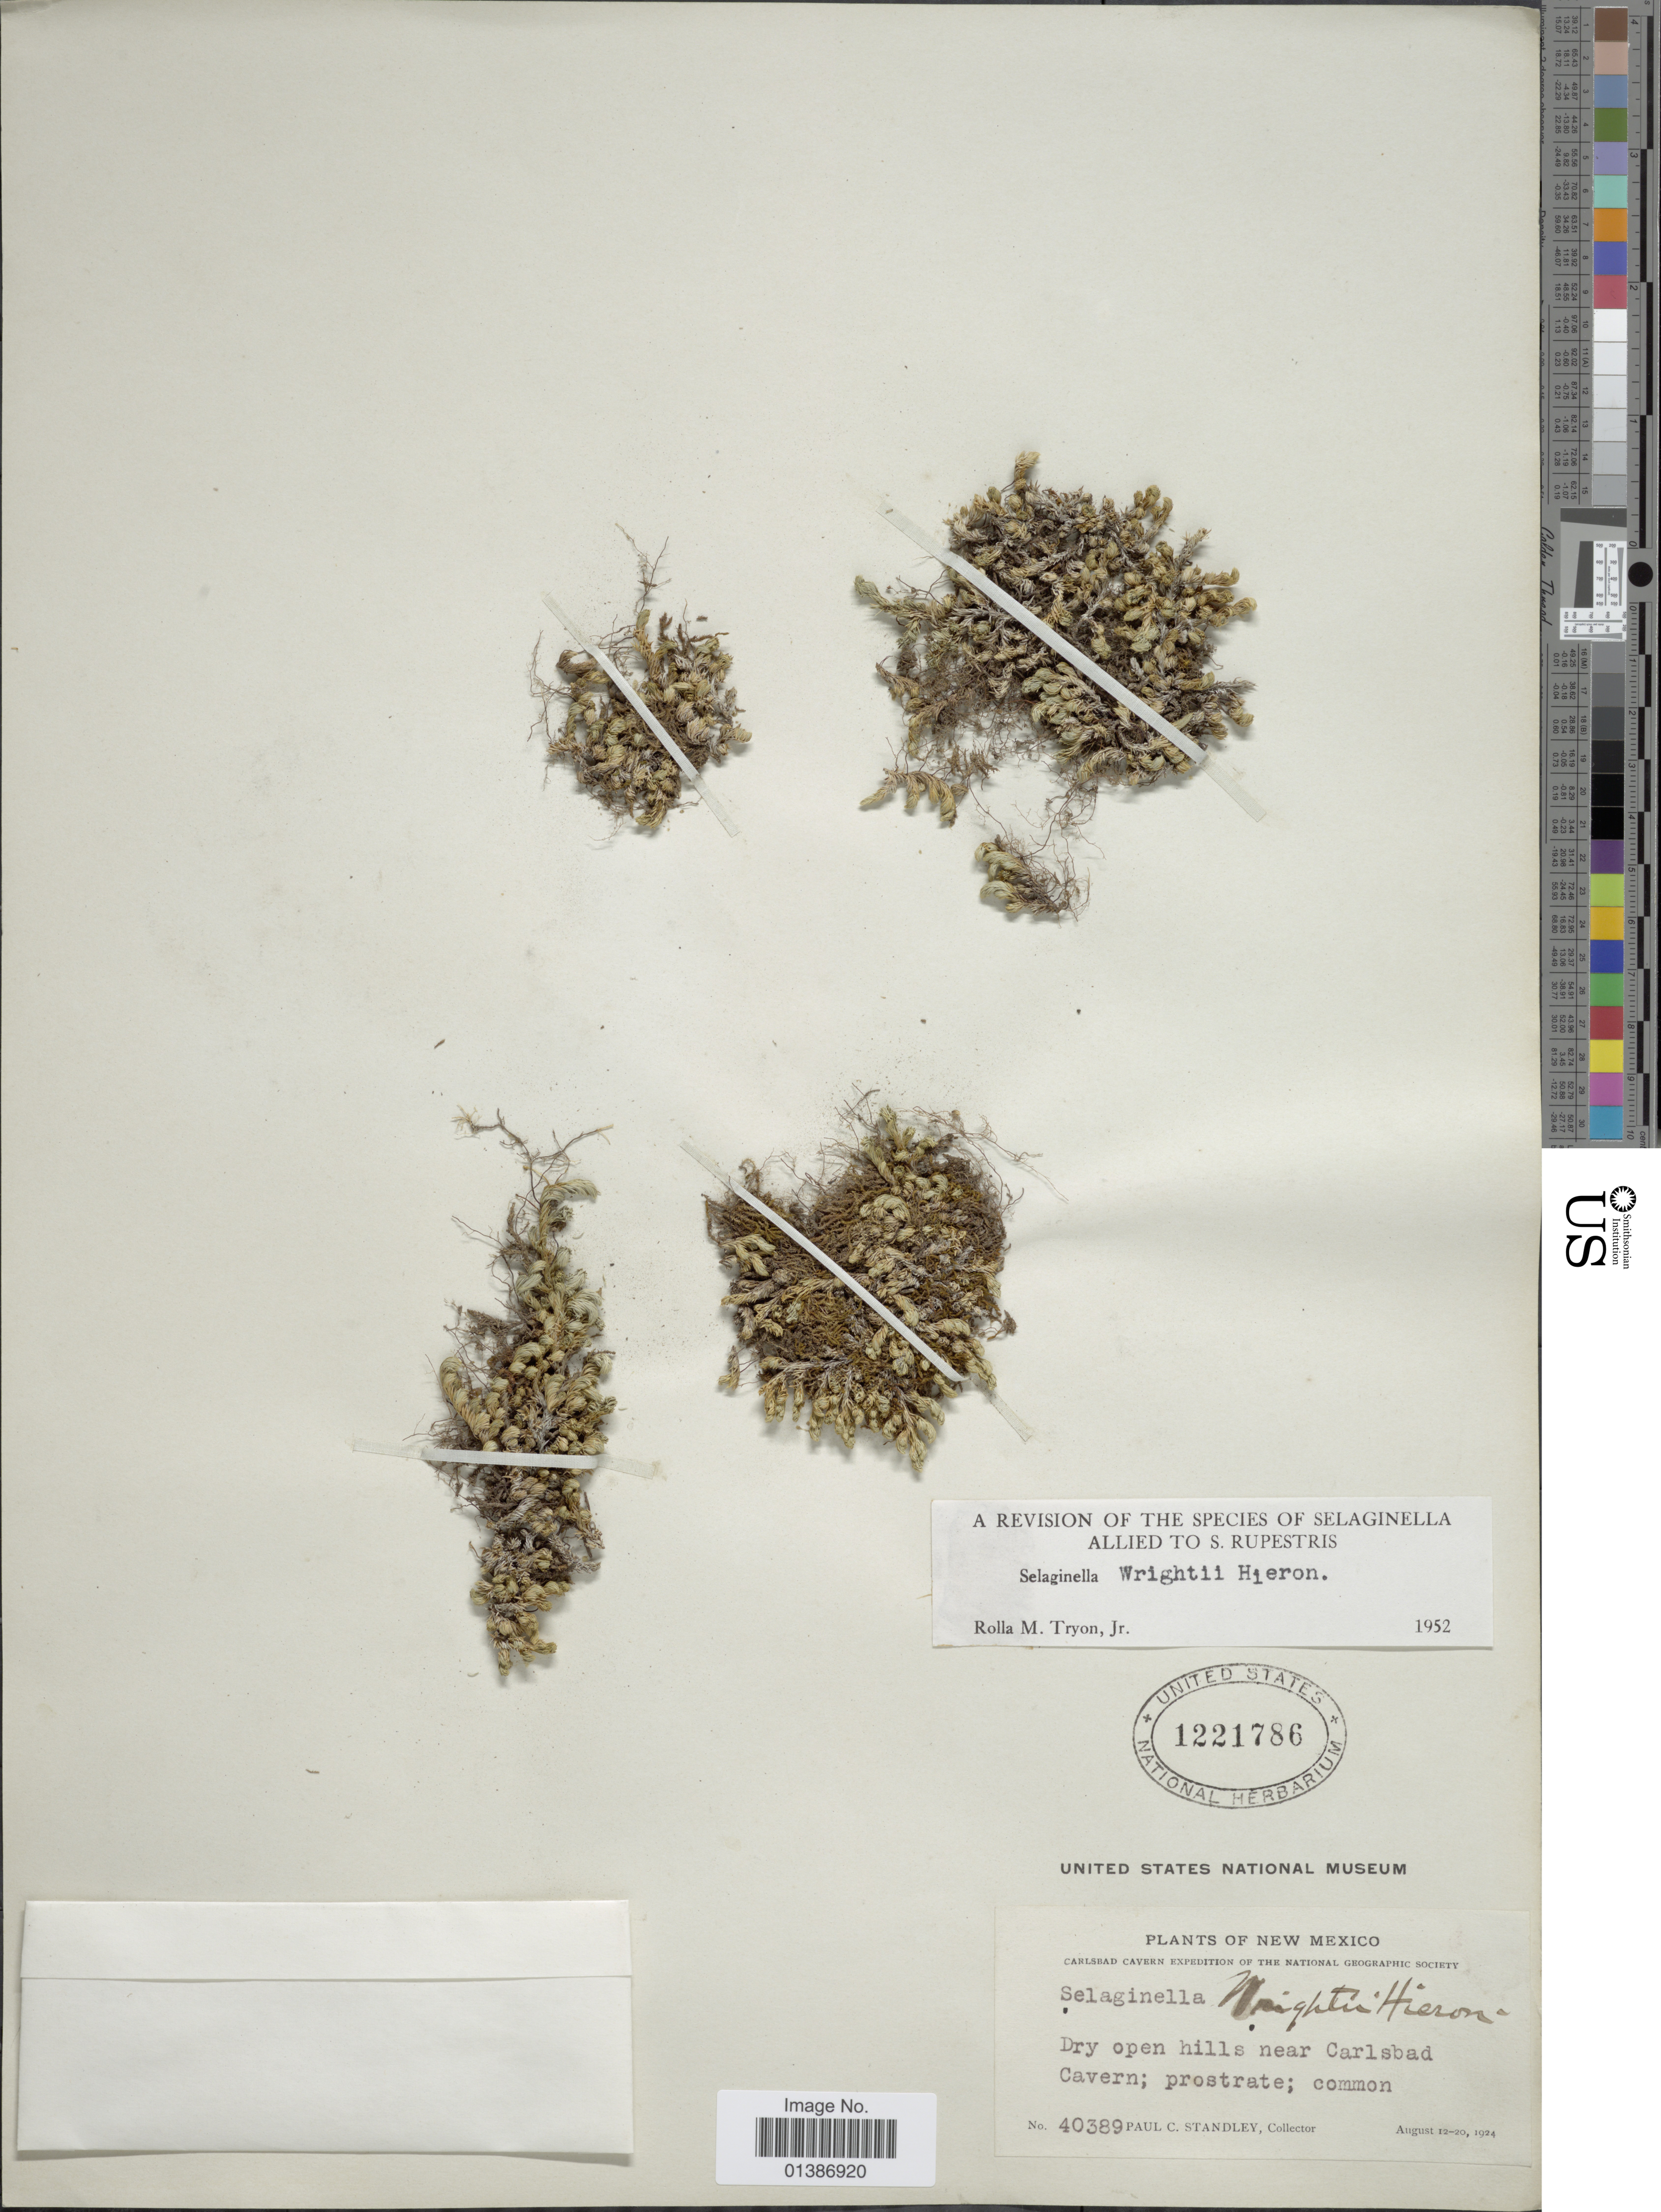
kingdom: Plantae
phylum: Tracheophyta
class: Lycopodiopsida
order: Selaginellales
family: Selaginellaceae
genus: Selaginella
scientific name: Selaginella wrightii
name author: Hieron.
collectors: P. C. Standley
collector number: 40389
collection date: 1924-08-12/1924-08-20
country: United States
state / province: New Mexico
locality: Dry open hills near Carlsbad Cavern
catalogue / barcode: US 1221786